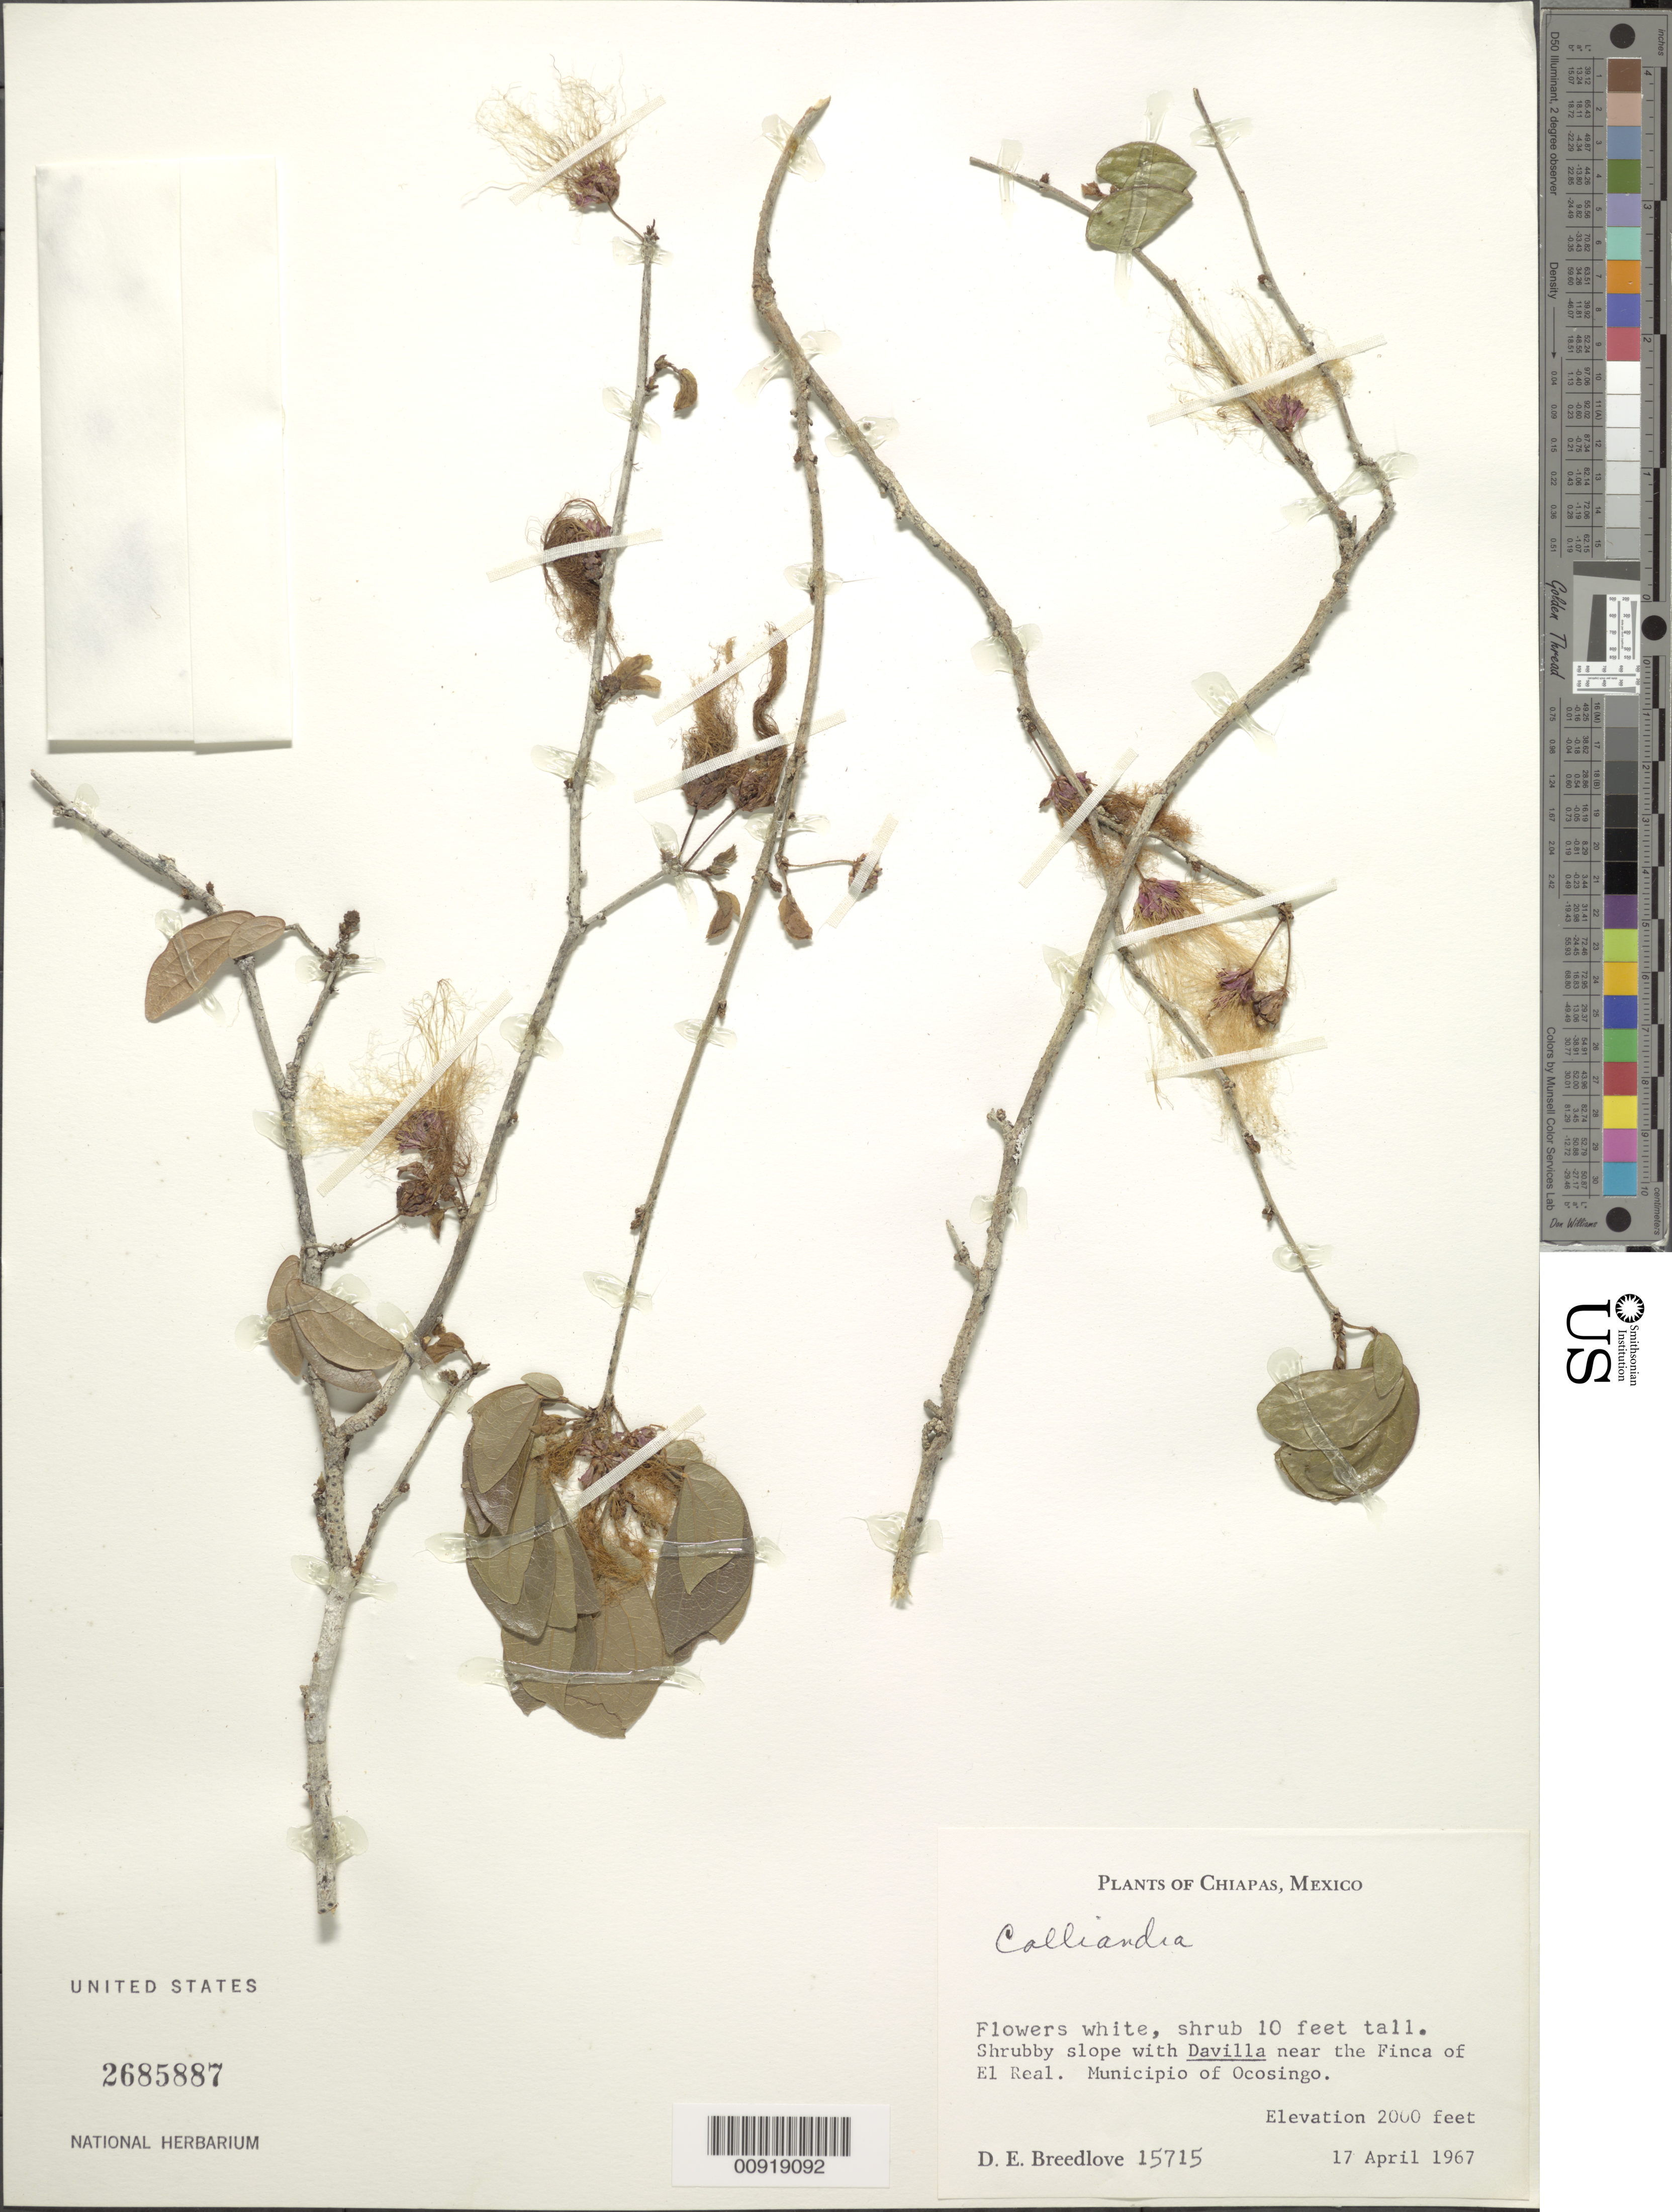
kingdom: Plantae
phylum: Tracheophyta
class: Magnoliopsida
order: Fabales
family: Fabaceae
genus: Calliandra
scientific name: Calliandra sp.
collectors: D. E. Breedlove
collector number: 15715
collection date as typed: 17 Apr 1967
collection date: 1967-04-17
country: Mexico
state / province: Chiapas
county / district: Ocosingo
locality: Near the Finca of El Real. Municipio of Ocosingo, Chiapas.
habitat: Shrubby slope with Davilla.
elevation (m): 610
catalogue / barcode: US 2685887